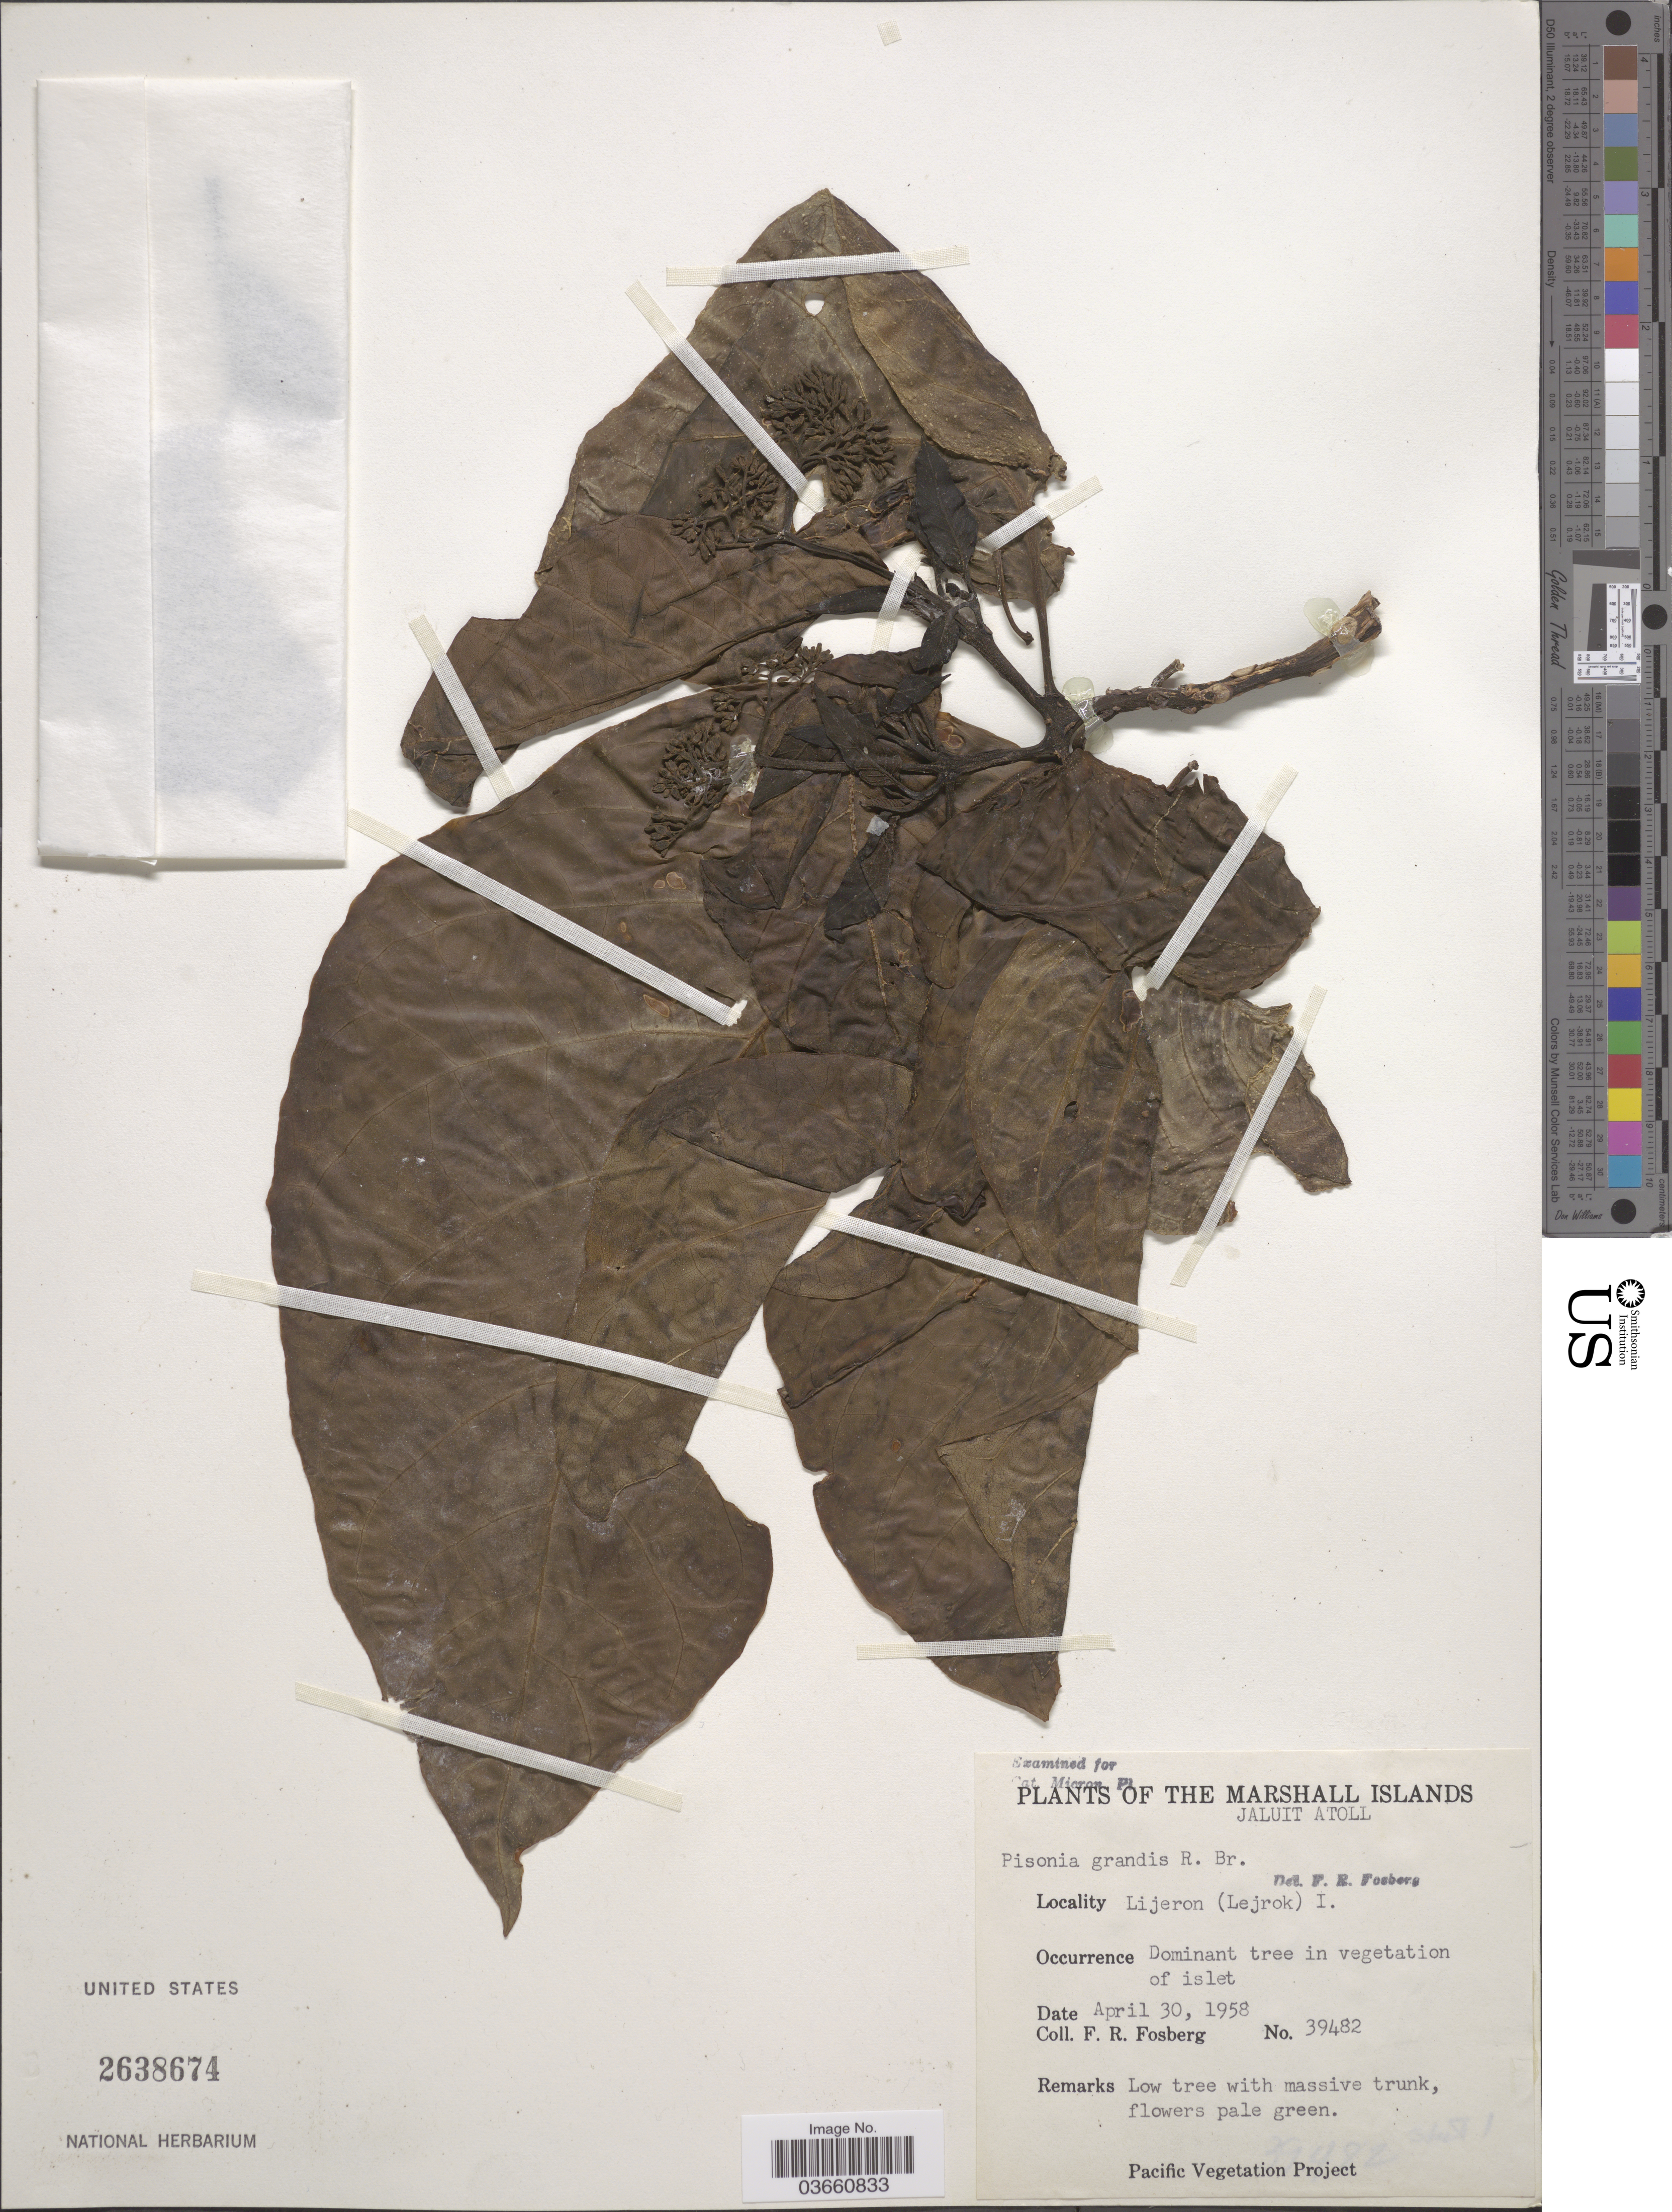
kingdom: Plantae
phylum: Tracheophyta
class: Magnoliopsida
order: Caryophyllales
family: Nyctaginaceae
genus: Pisonia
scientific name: Pisonia grandis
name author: R. Br.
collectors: F. R. Fosberg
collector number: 39482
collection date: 1958-04-30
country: Marshall Islands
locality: Jaluit Atoll. Lijeron (Lejrok) I.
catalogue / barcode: US 2638674